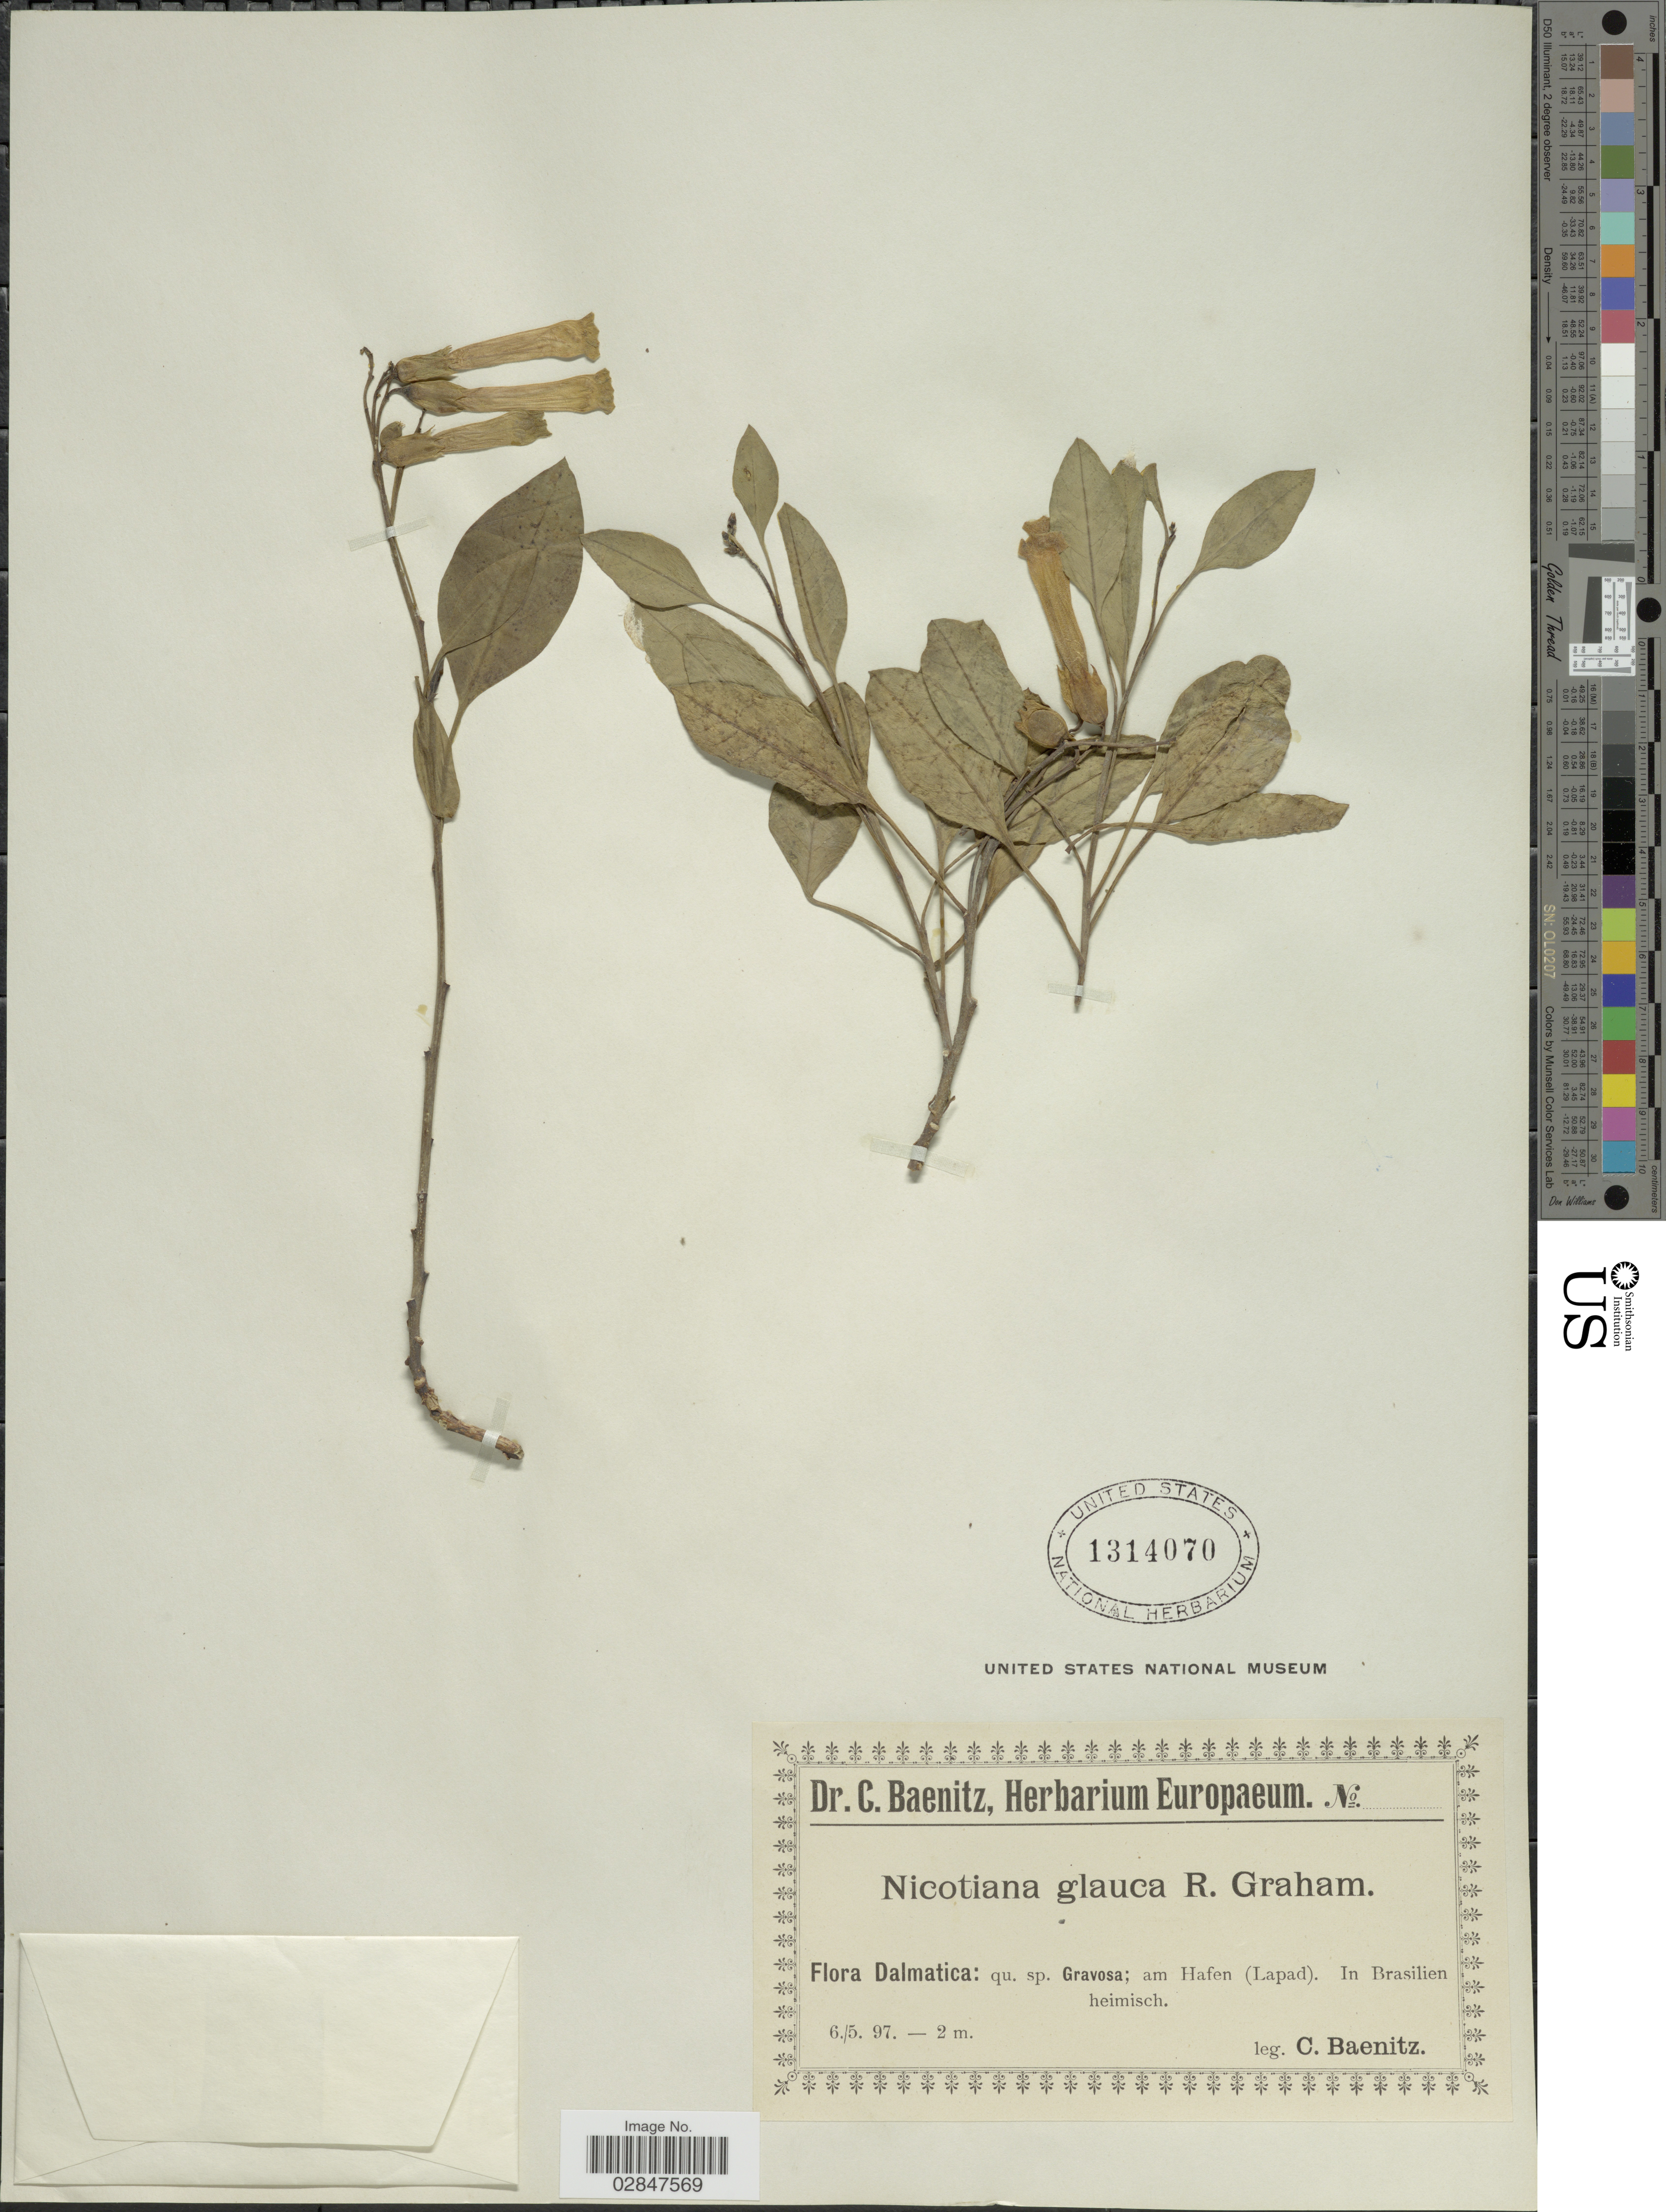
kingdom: Plantae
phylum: Tracheophyta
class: Magnoliopsida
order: Solanales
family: Solanaceae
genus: Nicotiana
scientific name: Nicotiana glauca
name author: Graham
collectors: C. G. Baenitz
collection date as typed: Transcribed d/m/y: 6/5/97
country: Croatia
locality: Dalmatica: qu. sp. Gravosa; am Hafen (Lapad).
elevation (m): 2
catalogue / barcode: US 1314070